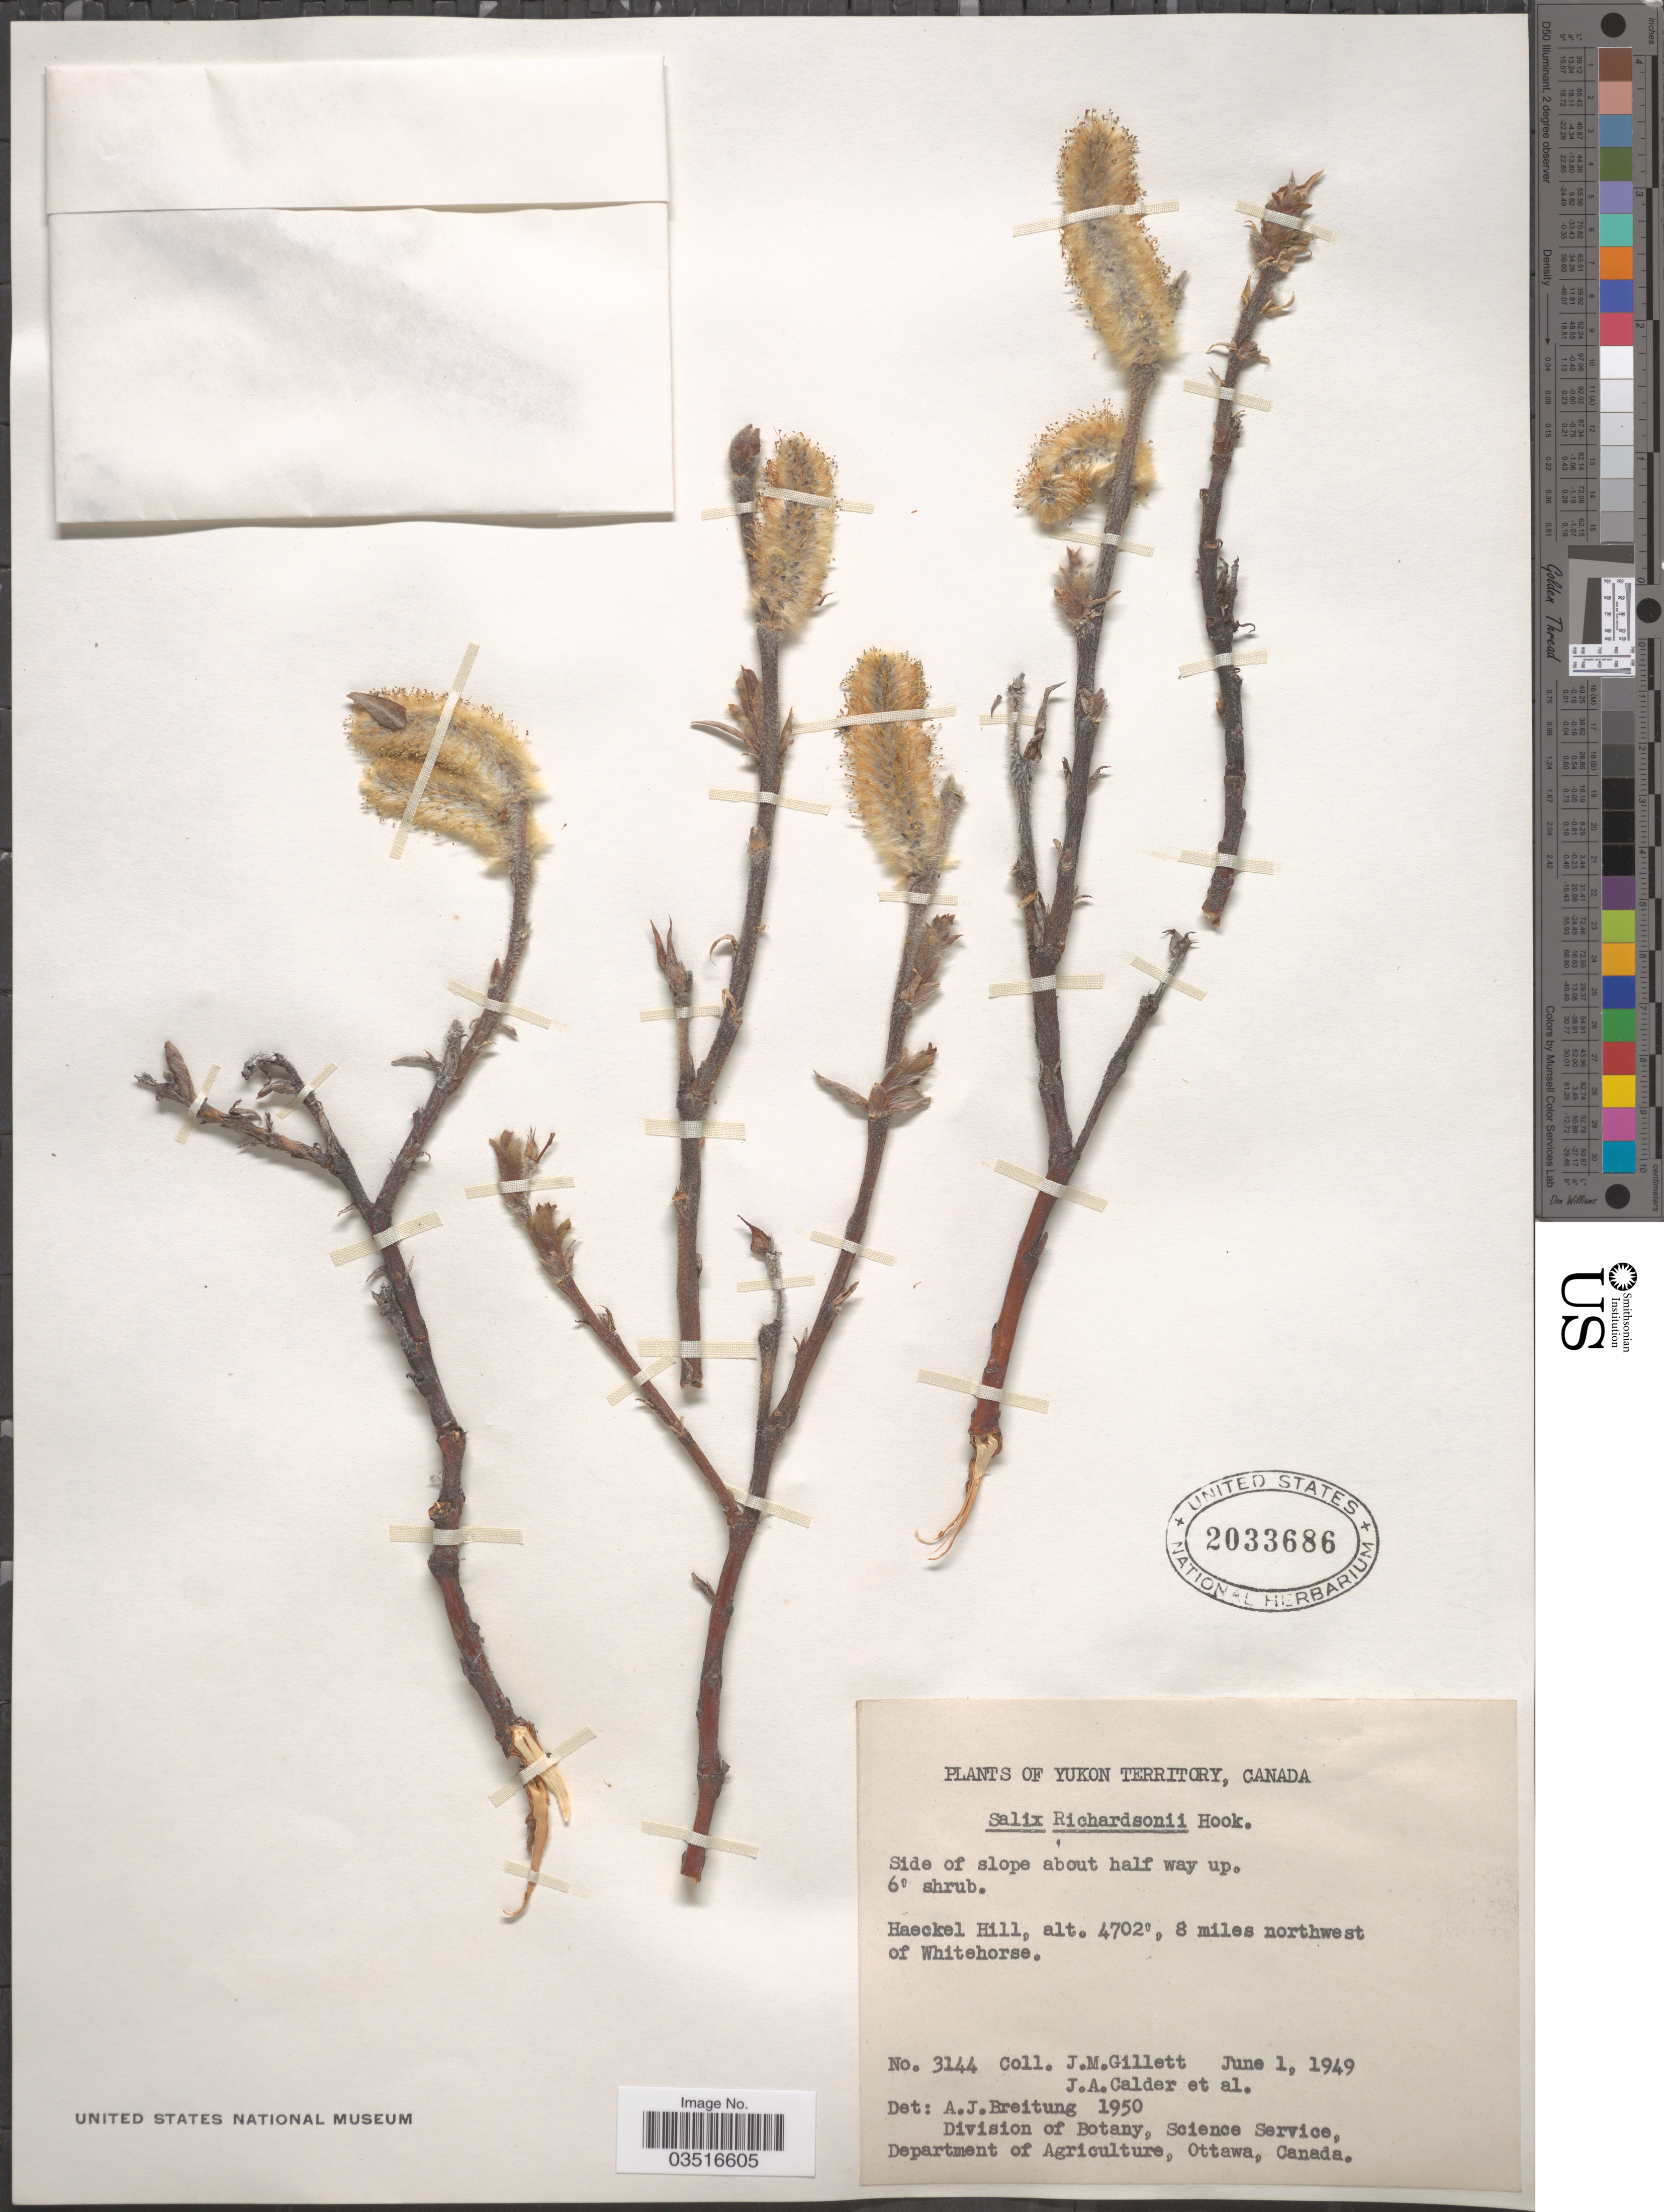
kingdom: Plantae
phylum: Tracheophyta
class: Magnoliopsida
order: Malpighiales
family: Salicaceae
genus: Salix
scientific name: Salix richardsonii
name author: Hook.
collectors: J. M. Gillett, J. A. Calder & et al.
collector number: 3144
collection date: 1949-06-01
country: Canada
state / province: Yukon Territory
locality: Side of slope about half way up. Haeckel Hill, 8 miles northwest of Whitehorse.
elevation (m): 1433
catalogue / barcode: US 2033686